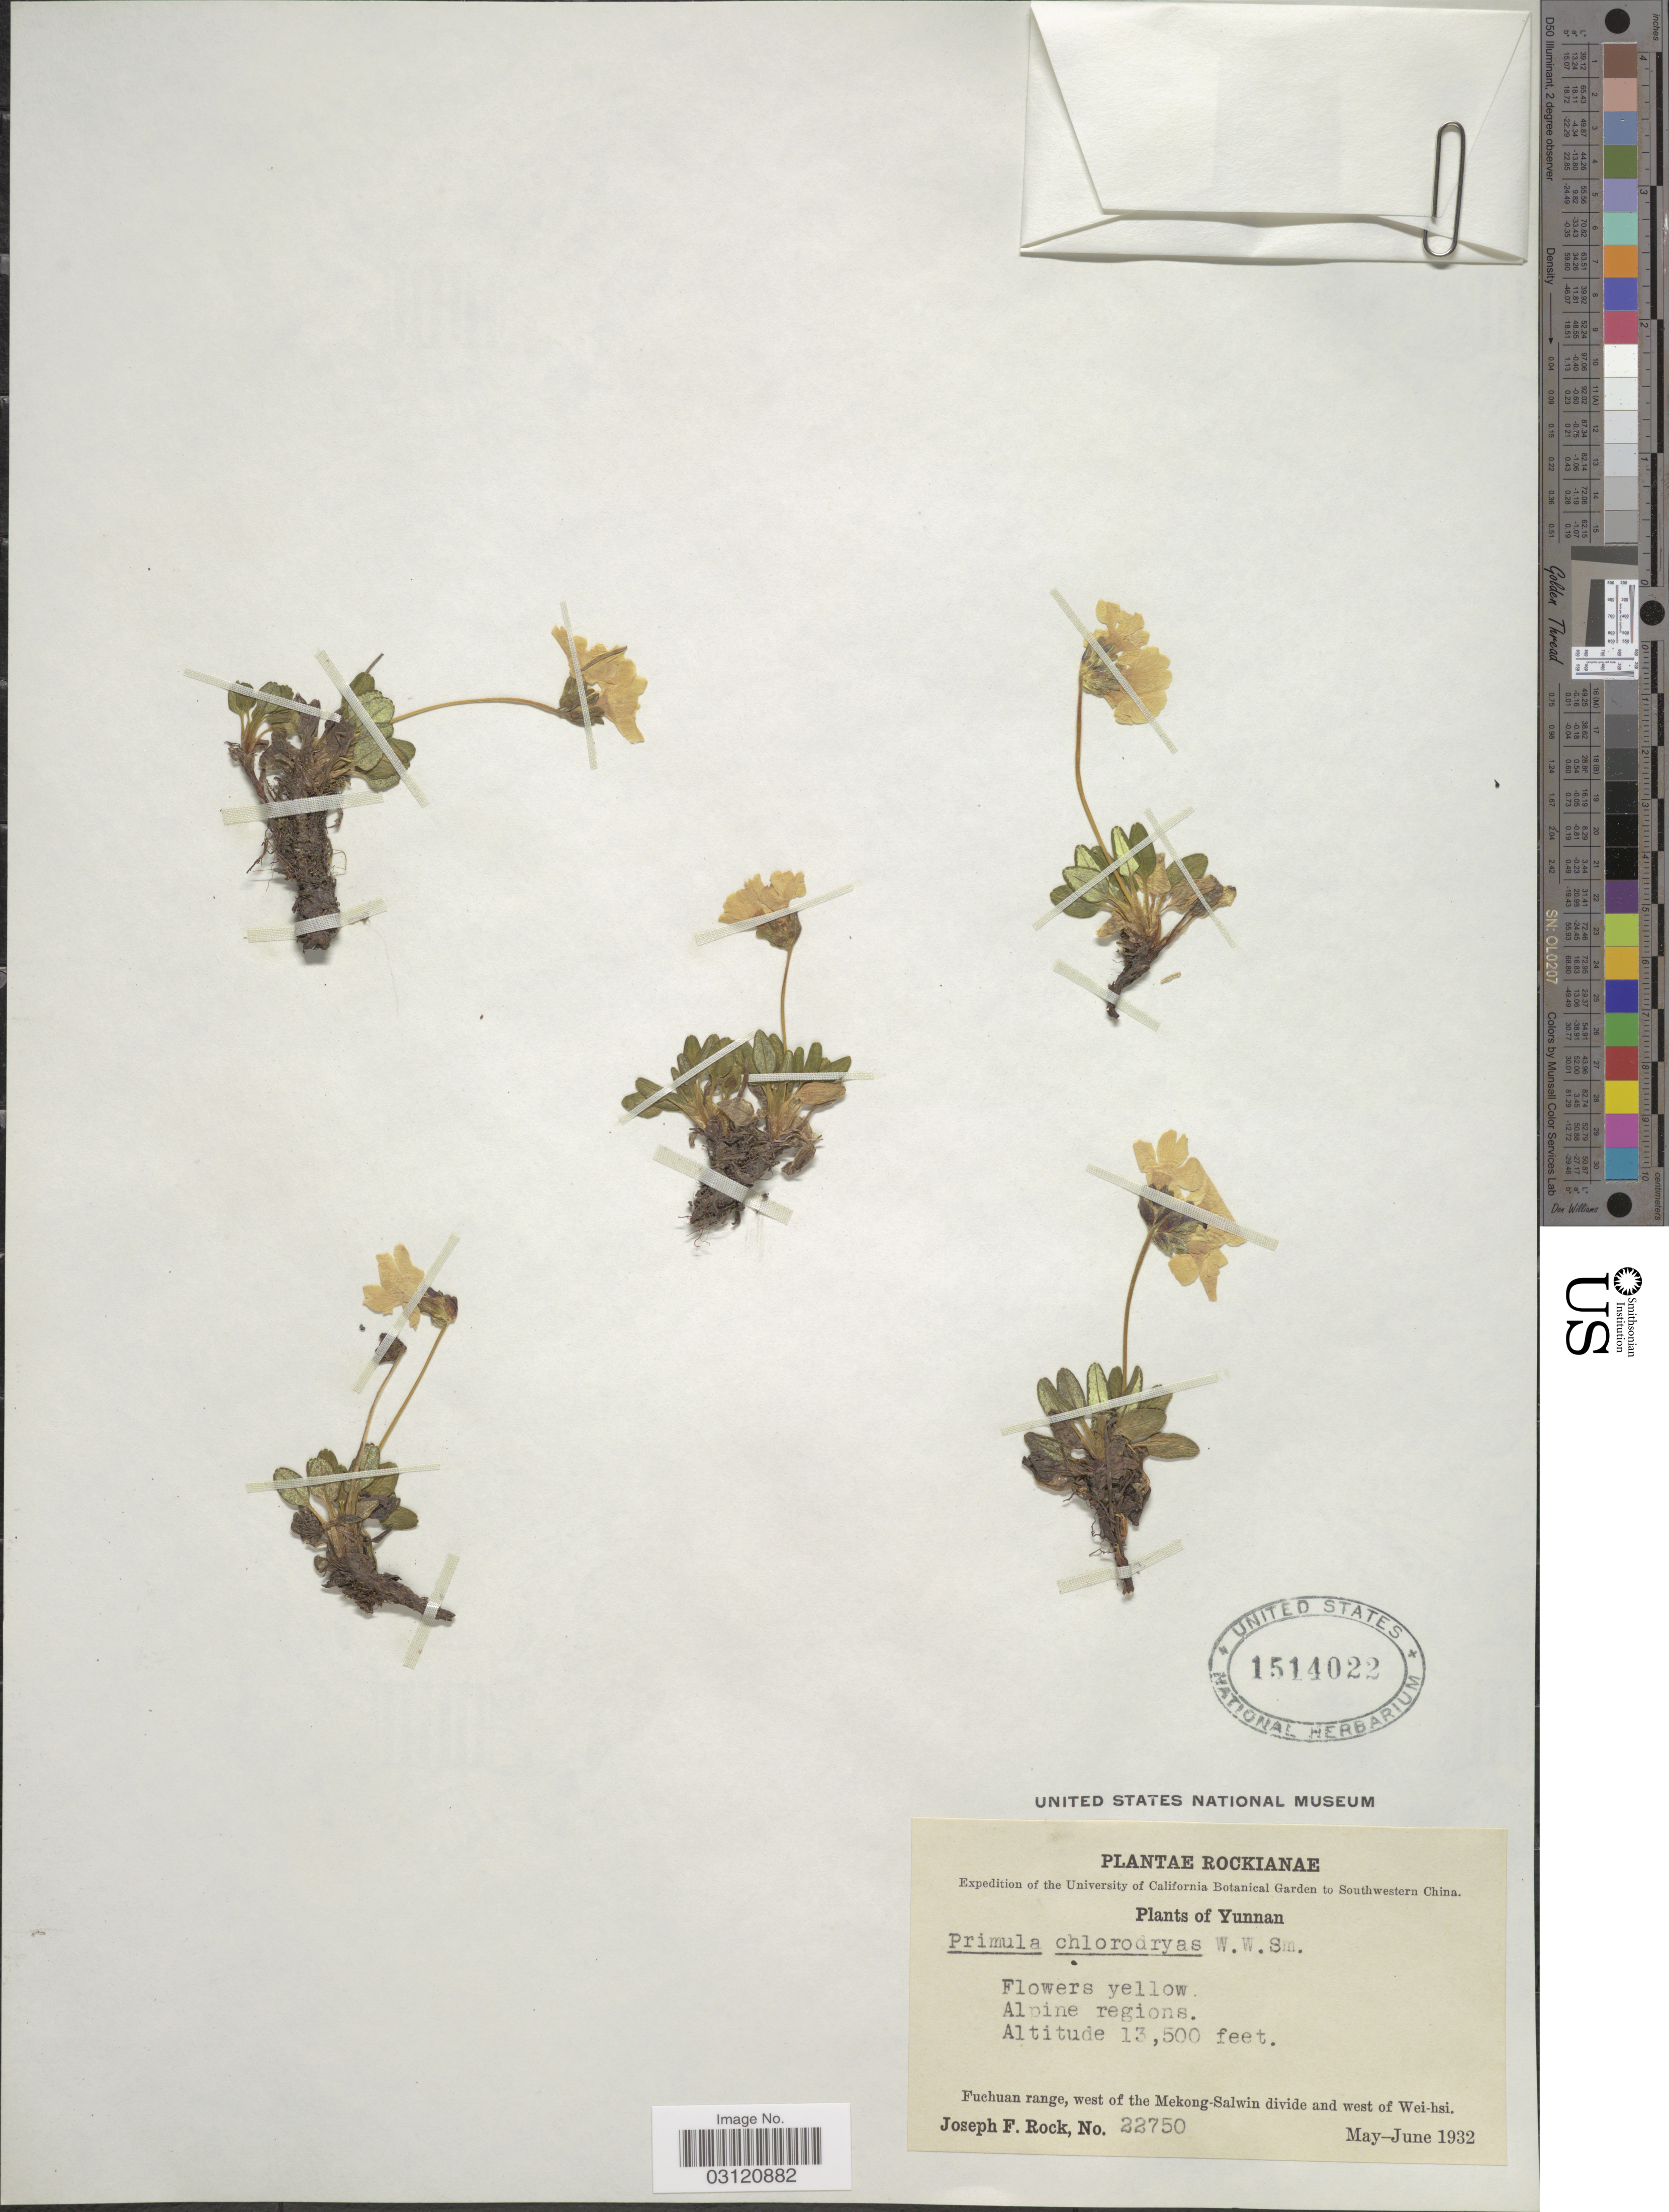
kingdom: Plantae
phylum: Tracheophyta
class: Magnoliopsida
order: Ericales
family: Primulaceae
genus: Primula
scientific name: Primula chlorodryas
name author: W.W. Sm.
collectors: J. F. Rock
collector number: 22750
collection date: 1932-05/1932-06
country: China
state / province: Yunnan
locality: Southwestern China. Fuchuan range, west of the Mekong-Salwin divide and west of Wei-hsi.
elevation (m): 4115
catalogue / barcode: US 1514022